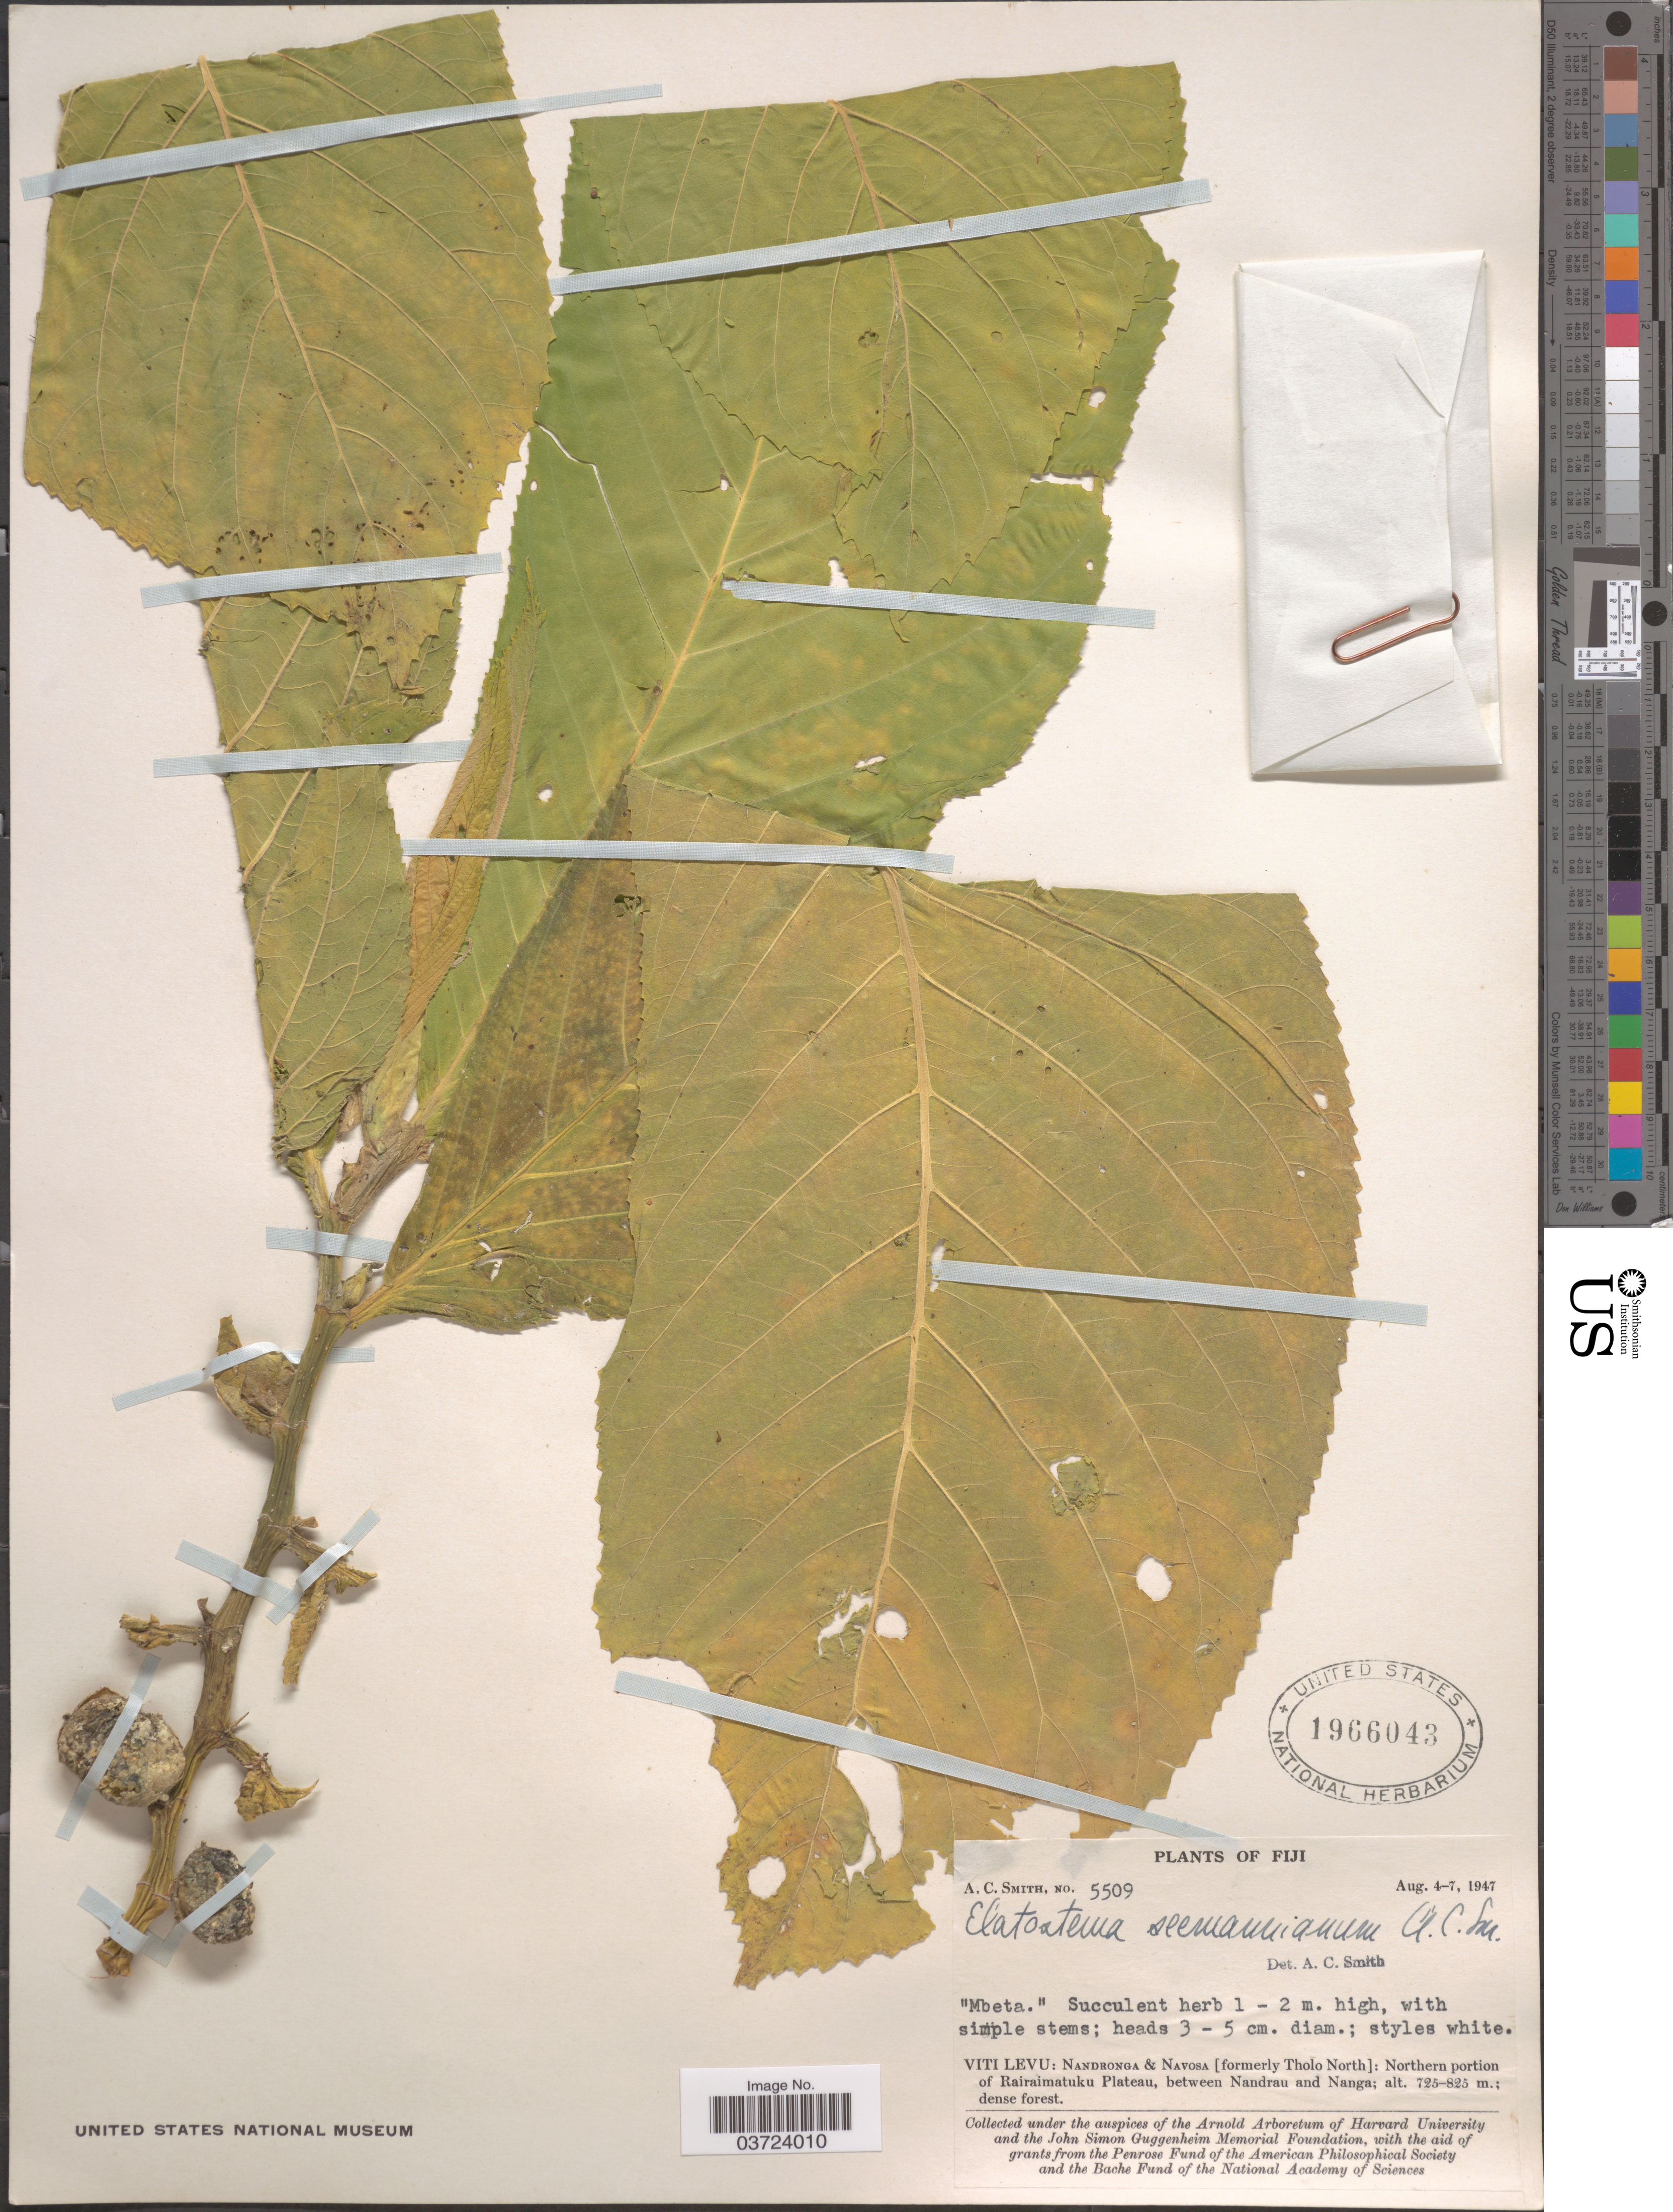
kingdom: Plantae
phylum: Tracheophyta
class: Magnoliopsida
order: Rosales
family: Urticaceae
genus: Elatostema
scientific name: Elatostema seemannianum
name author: A.C. Sm.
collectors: A. C. Smith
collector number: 5509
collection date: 1947-08-04/1947-08-07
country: Fiji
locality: Viti Levu: Nandronga & Navosa [formerly Tholo North]: Northern portion of Rairaimatuku Plateau, between Nandrau and Nanga.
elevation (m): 725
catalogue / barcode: US 1966043